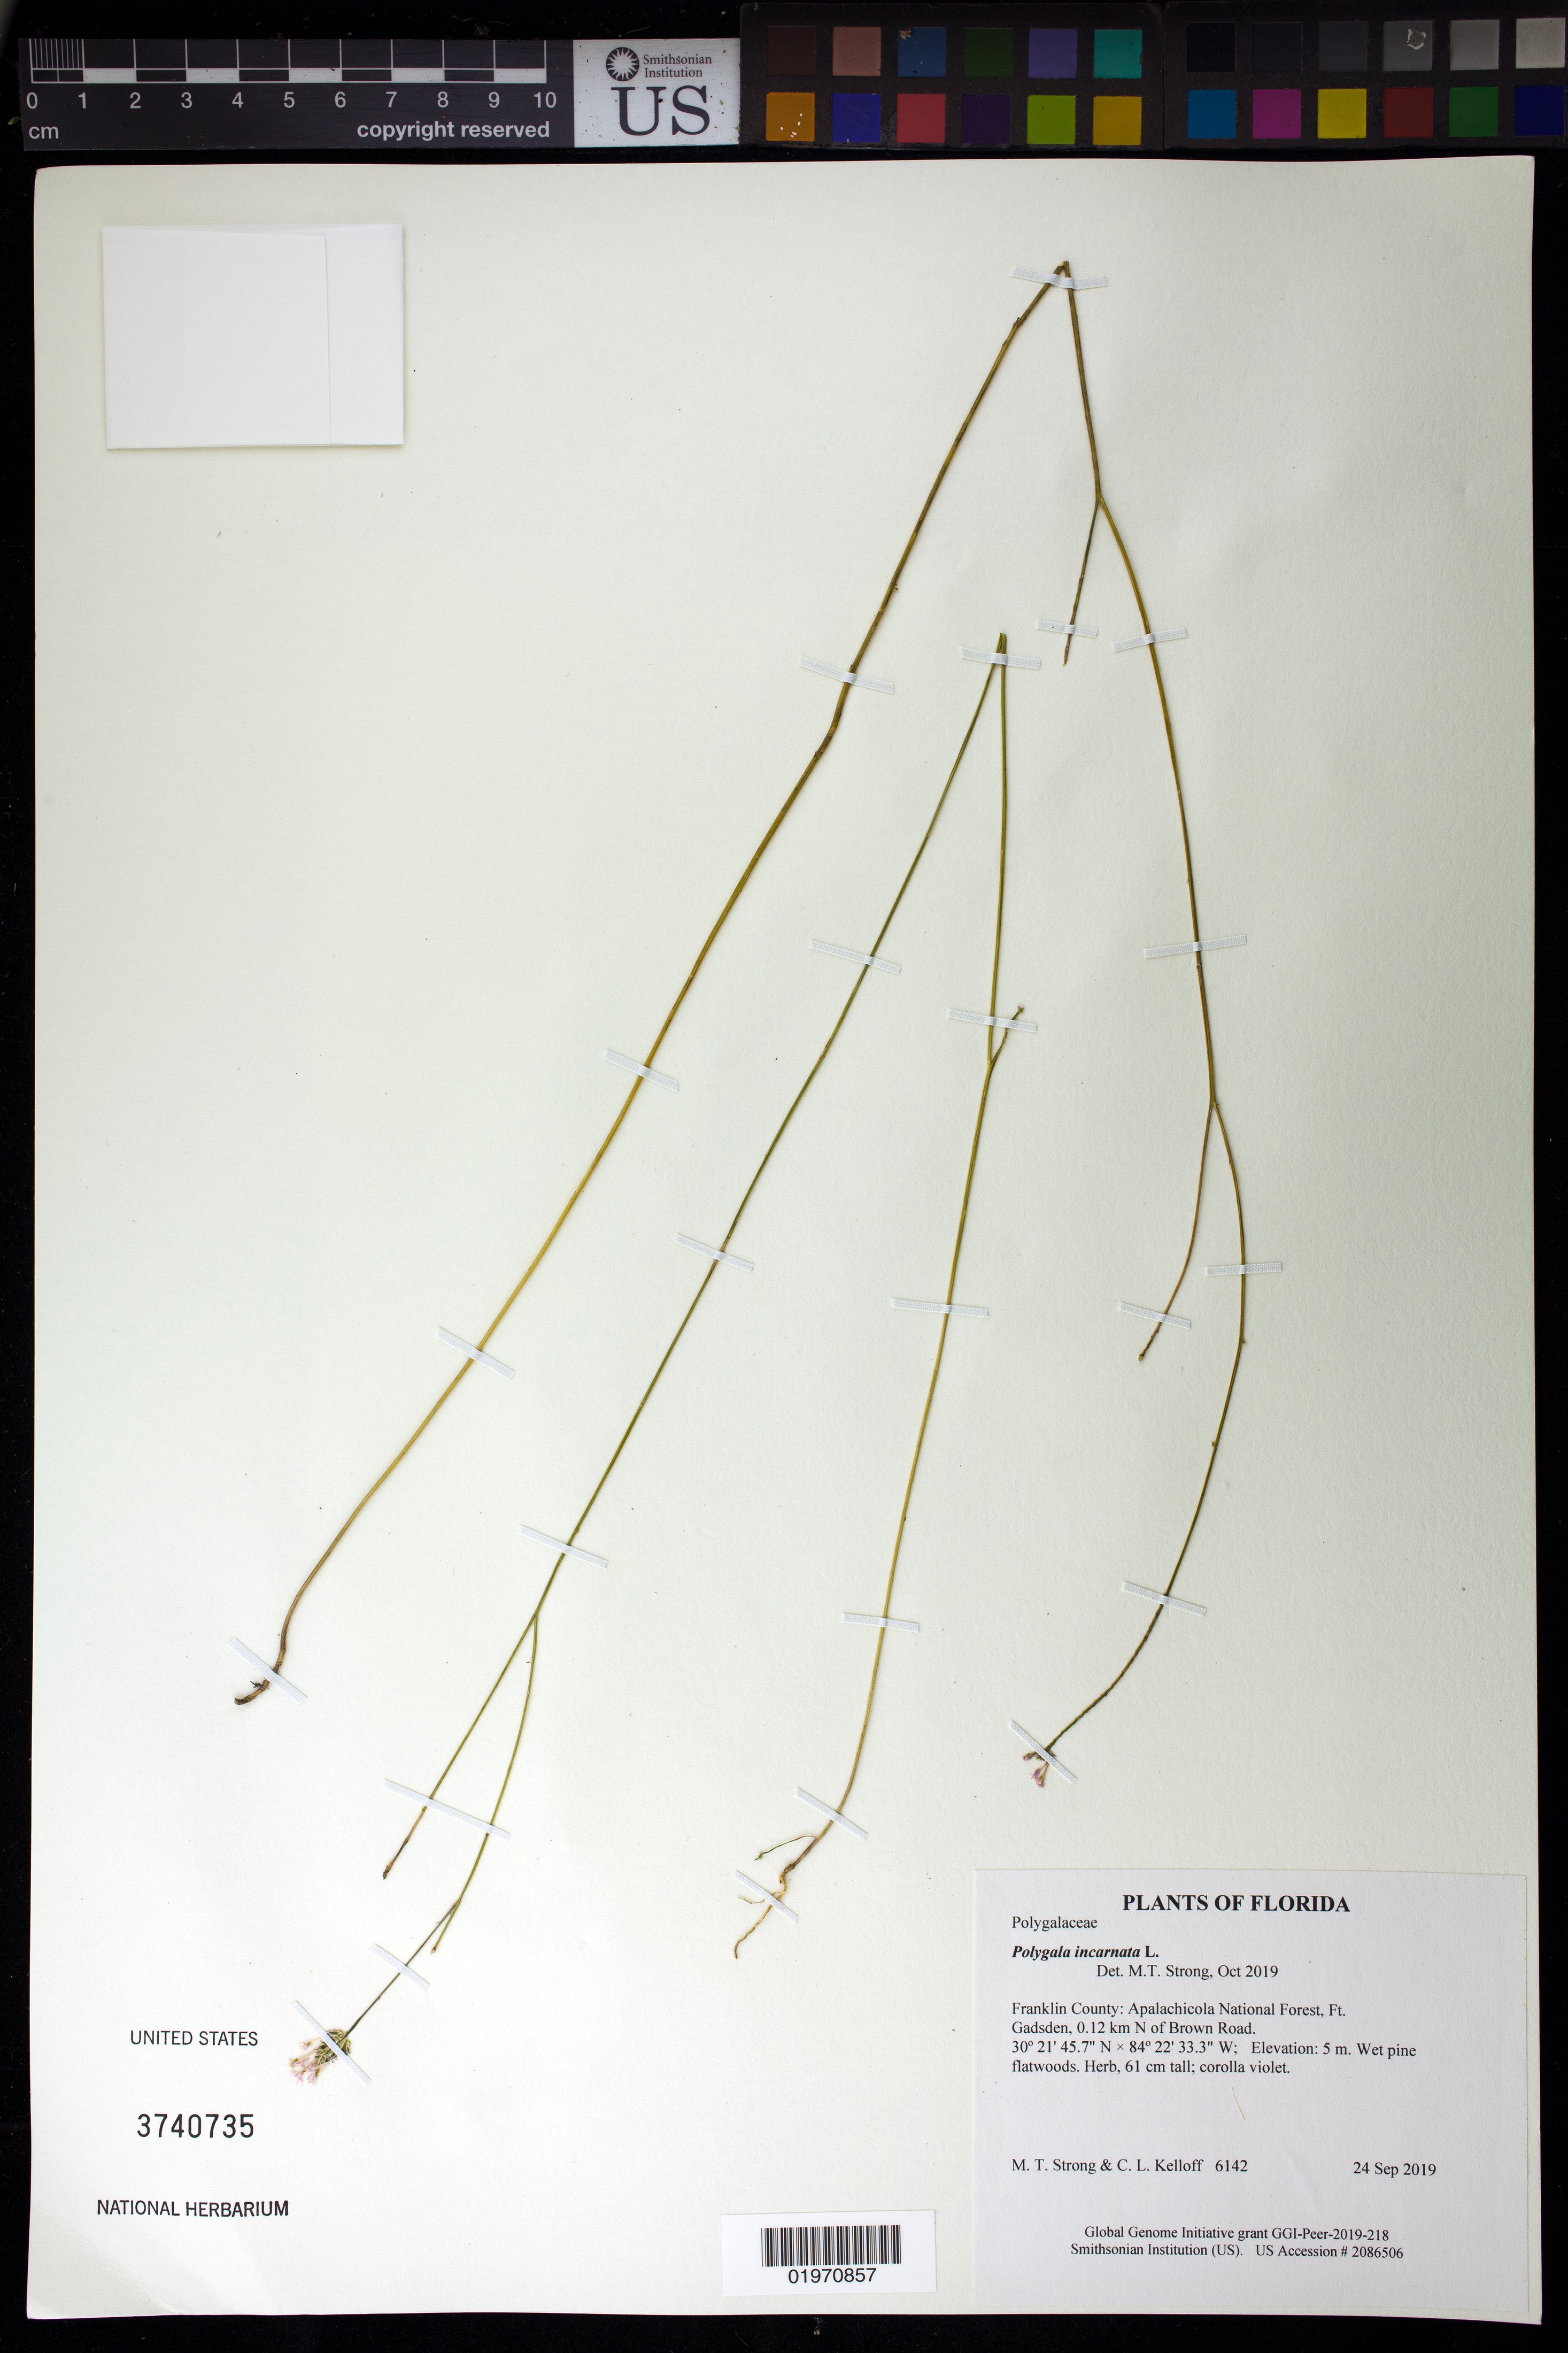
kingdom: Plantae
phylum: Tracheophyta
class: Magnoliopsida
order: Fabales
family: Polygalaceae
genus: Polygala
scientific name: Polygala incarnata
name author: L.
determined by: Strong, Mark T., (BOT), Smithsonian Institution - National Museum of Natural History (UNITED STATES)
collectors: M. T. Strong & C. L. Kelloff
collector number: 6142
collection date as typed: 24 Sep 2019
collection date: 2019-09-24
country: United States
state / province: Florida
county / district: Franklin County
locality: Apalachicola National Forest, Ft. Gadsden, 0.12 km N of Brown Road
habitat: Wet pine flatwoods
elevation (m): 5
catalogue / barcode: US 3740735